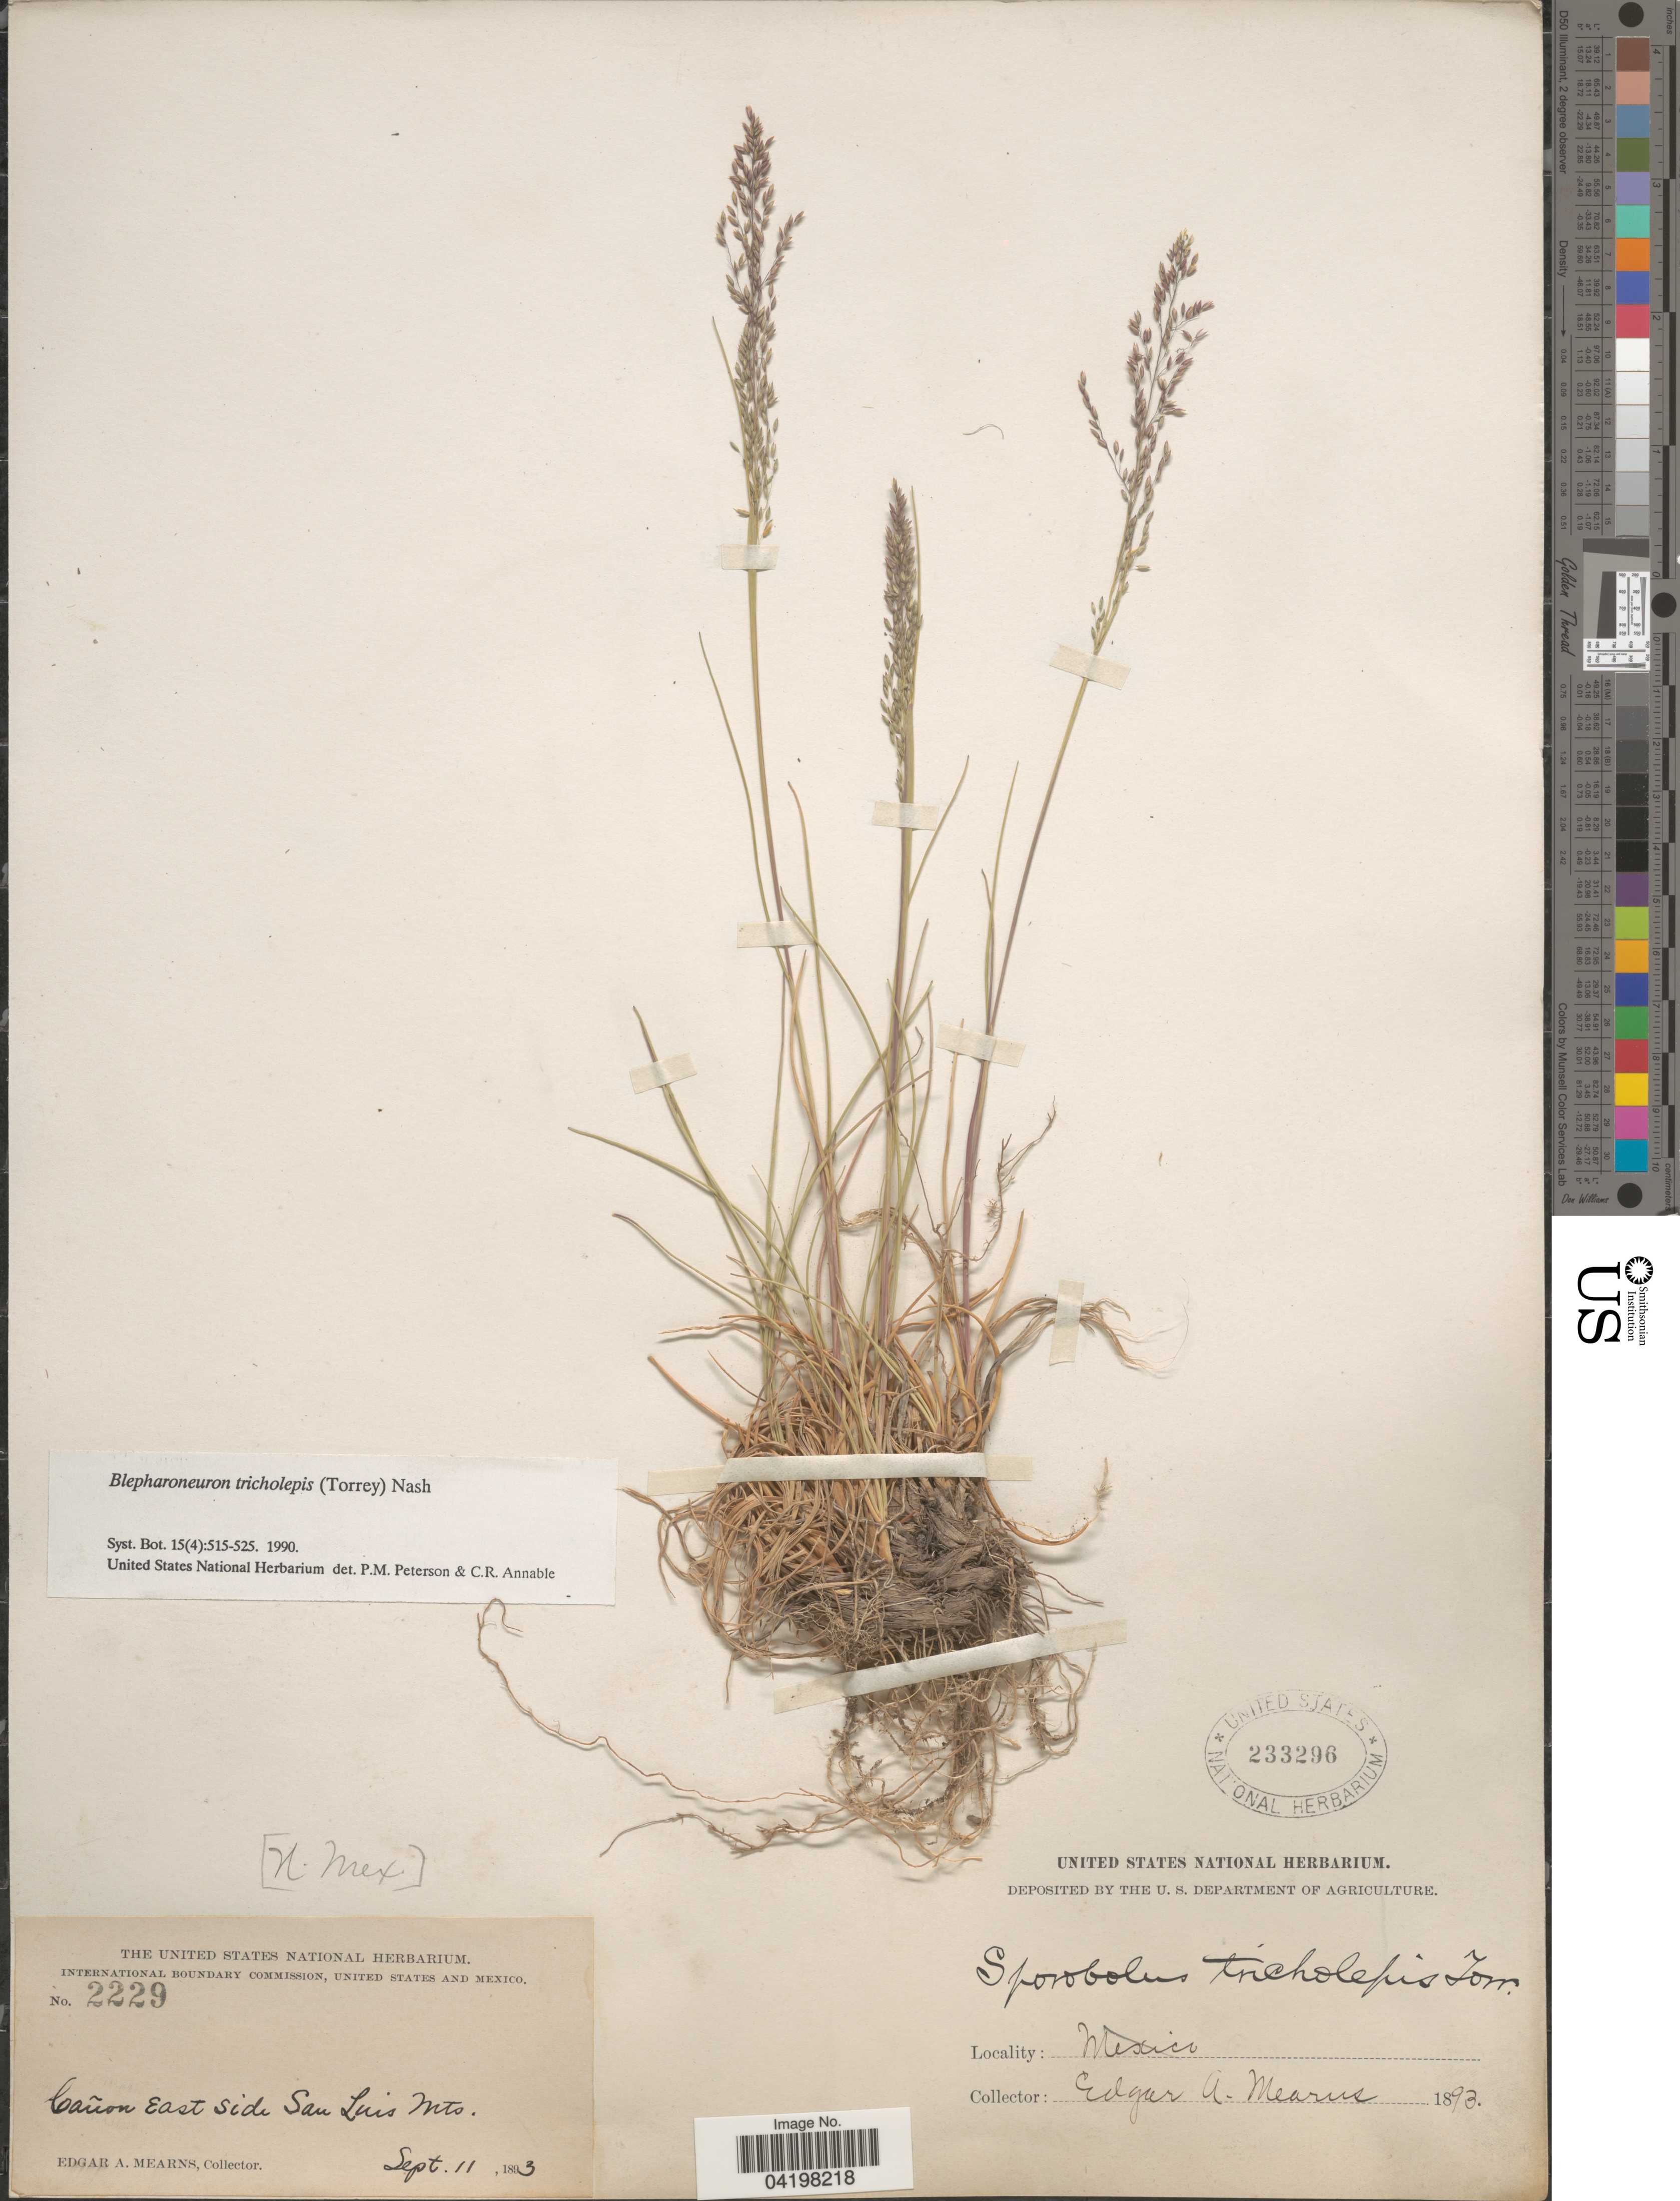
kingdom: Plantae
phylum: Tracheophyta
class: Liliopsida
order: Poales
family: Poaceae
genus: Muhlenbergia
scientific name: Muhlenbergia tricholepis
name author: (Torr.) Columbus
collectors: E. A. Mearns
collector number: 2229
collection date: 1893-09-11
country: United States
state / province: New Mexico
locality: Cañon east side San Luis Mts.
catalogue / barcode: US 233296